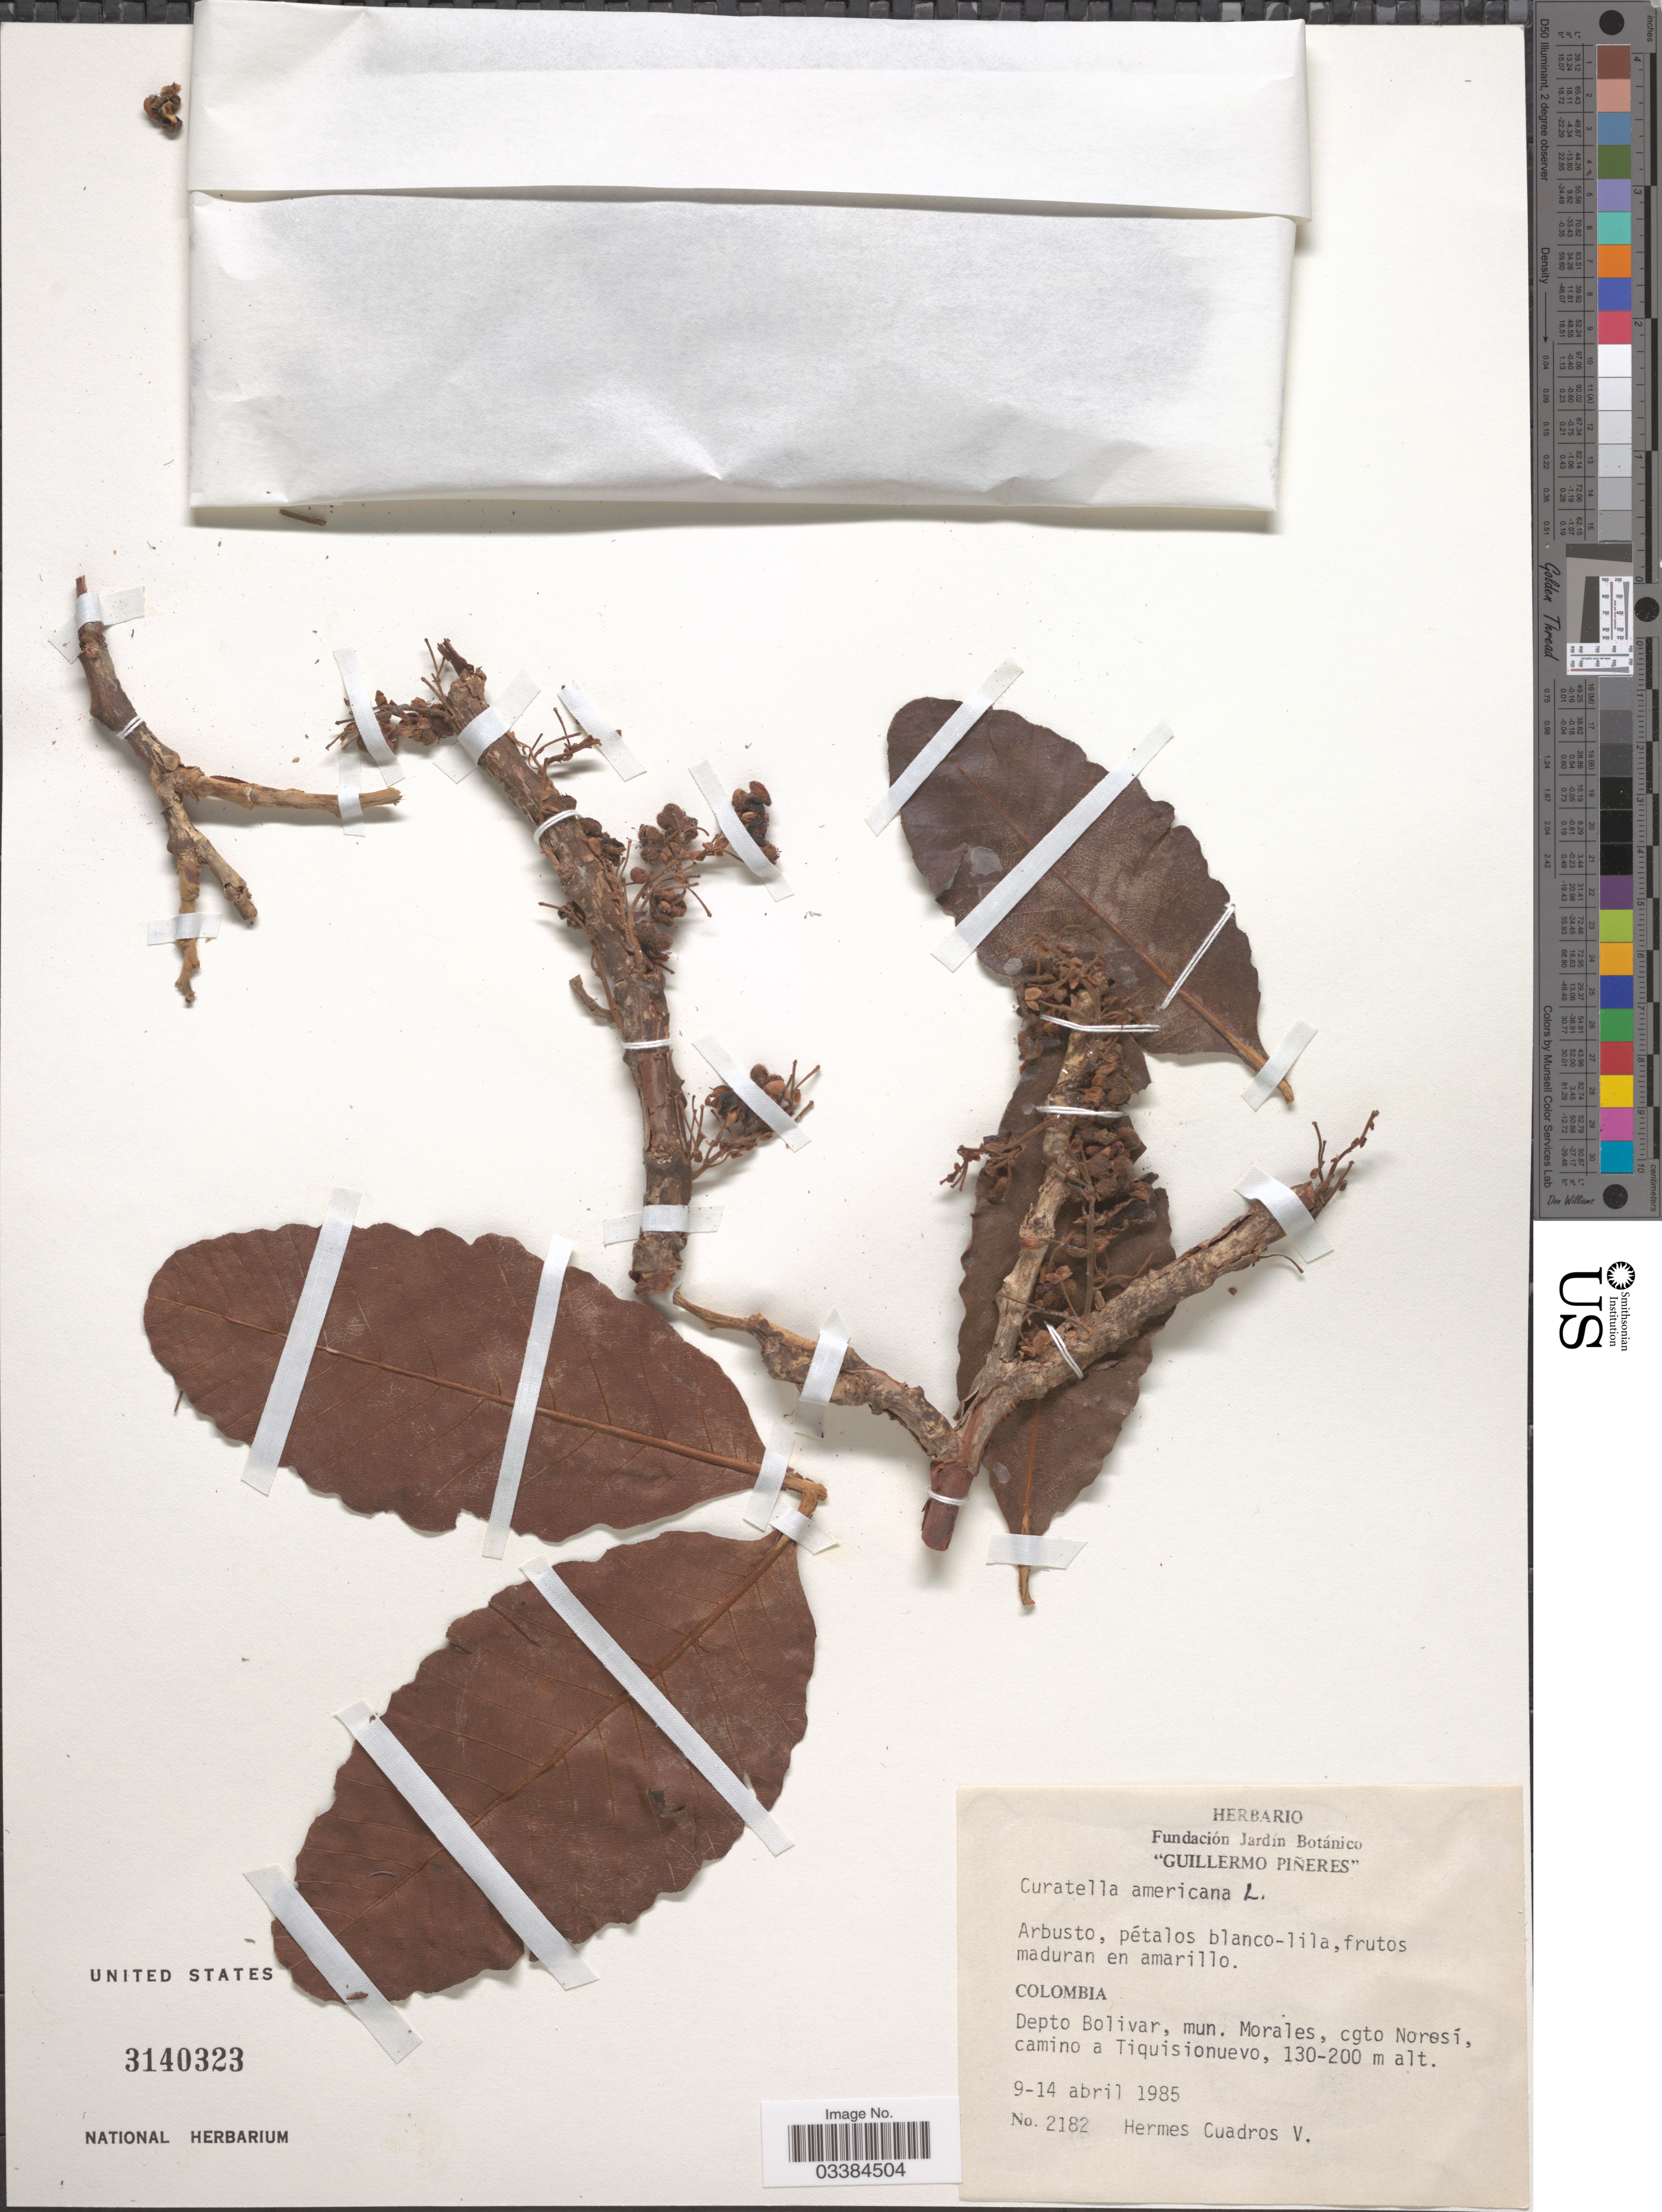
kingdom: Plantae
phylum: Tracheophyta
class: Magnoliopsida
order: Dilleniales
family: Dilleniaceae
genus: Curatella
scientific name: Curatella americana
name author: L.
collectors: H. Cuadros V.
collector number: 2182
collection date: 1985-04-09/1985-04-14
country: Colombia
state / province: Bolívar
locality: Depto Bolivar, mun. Morales, cgto Norøsí, camino a Tiquisionuevo.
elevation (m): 130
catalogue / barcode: US 3140323